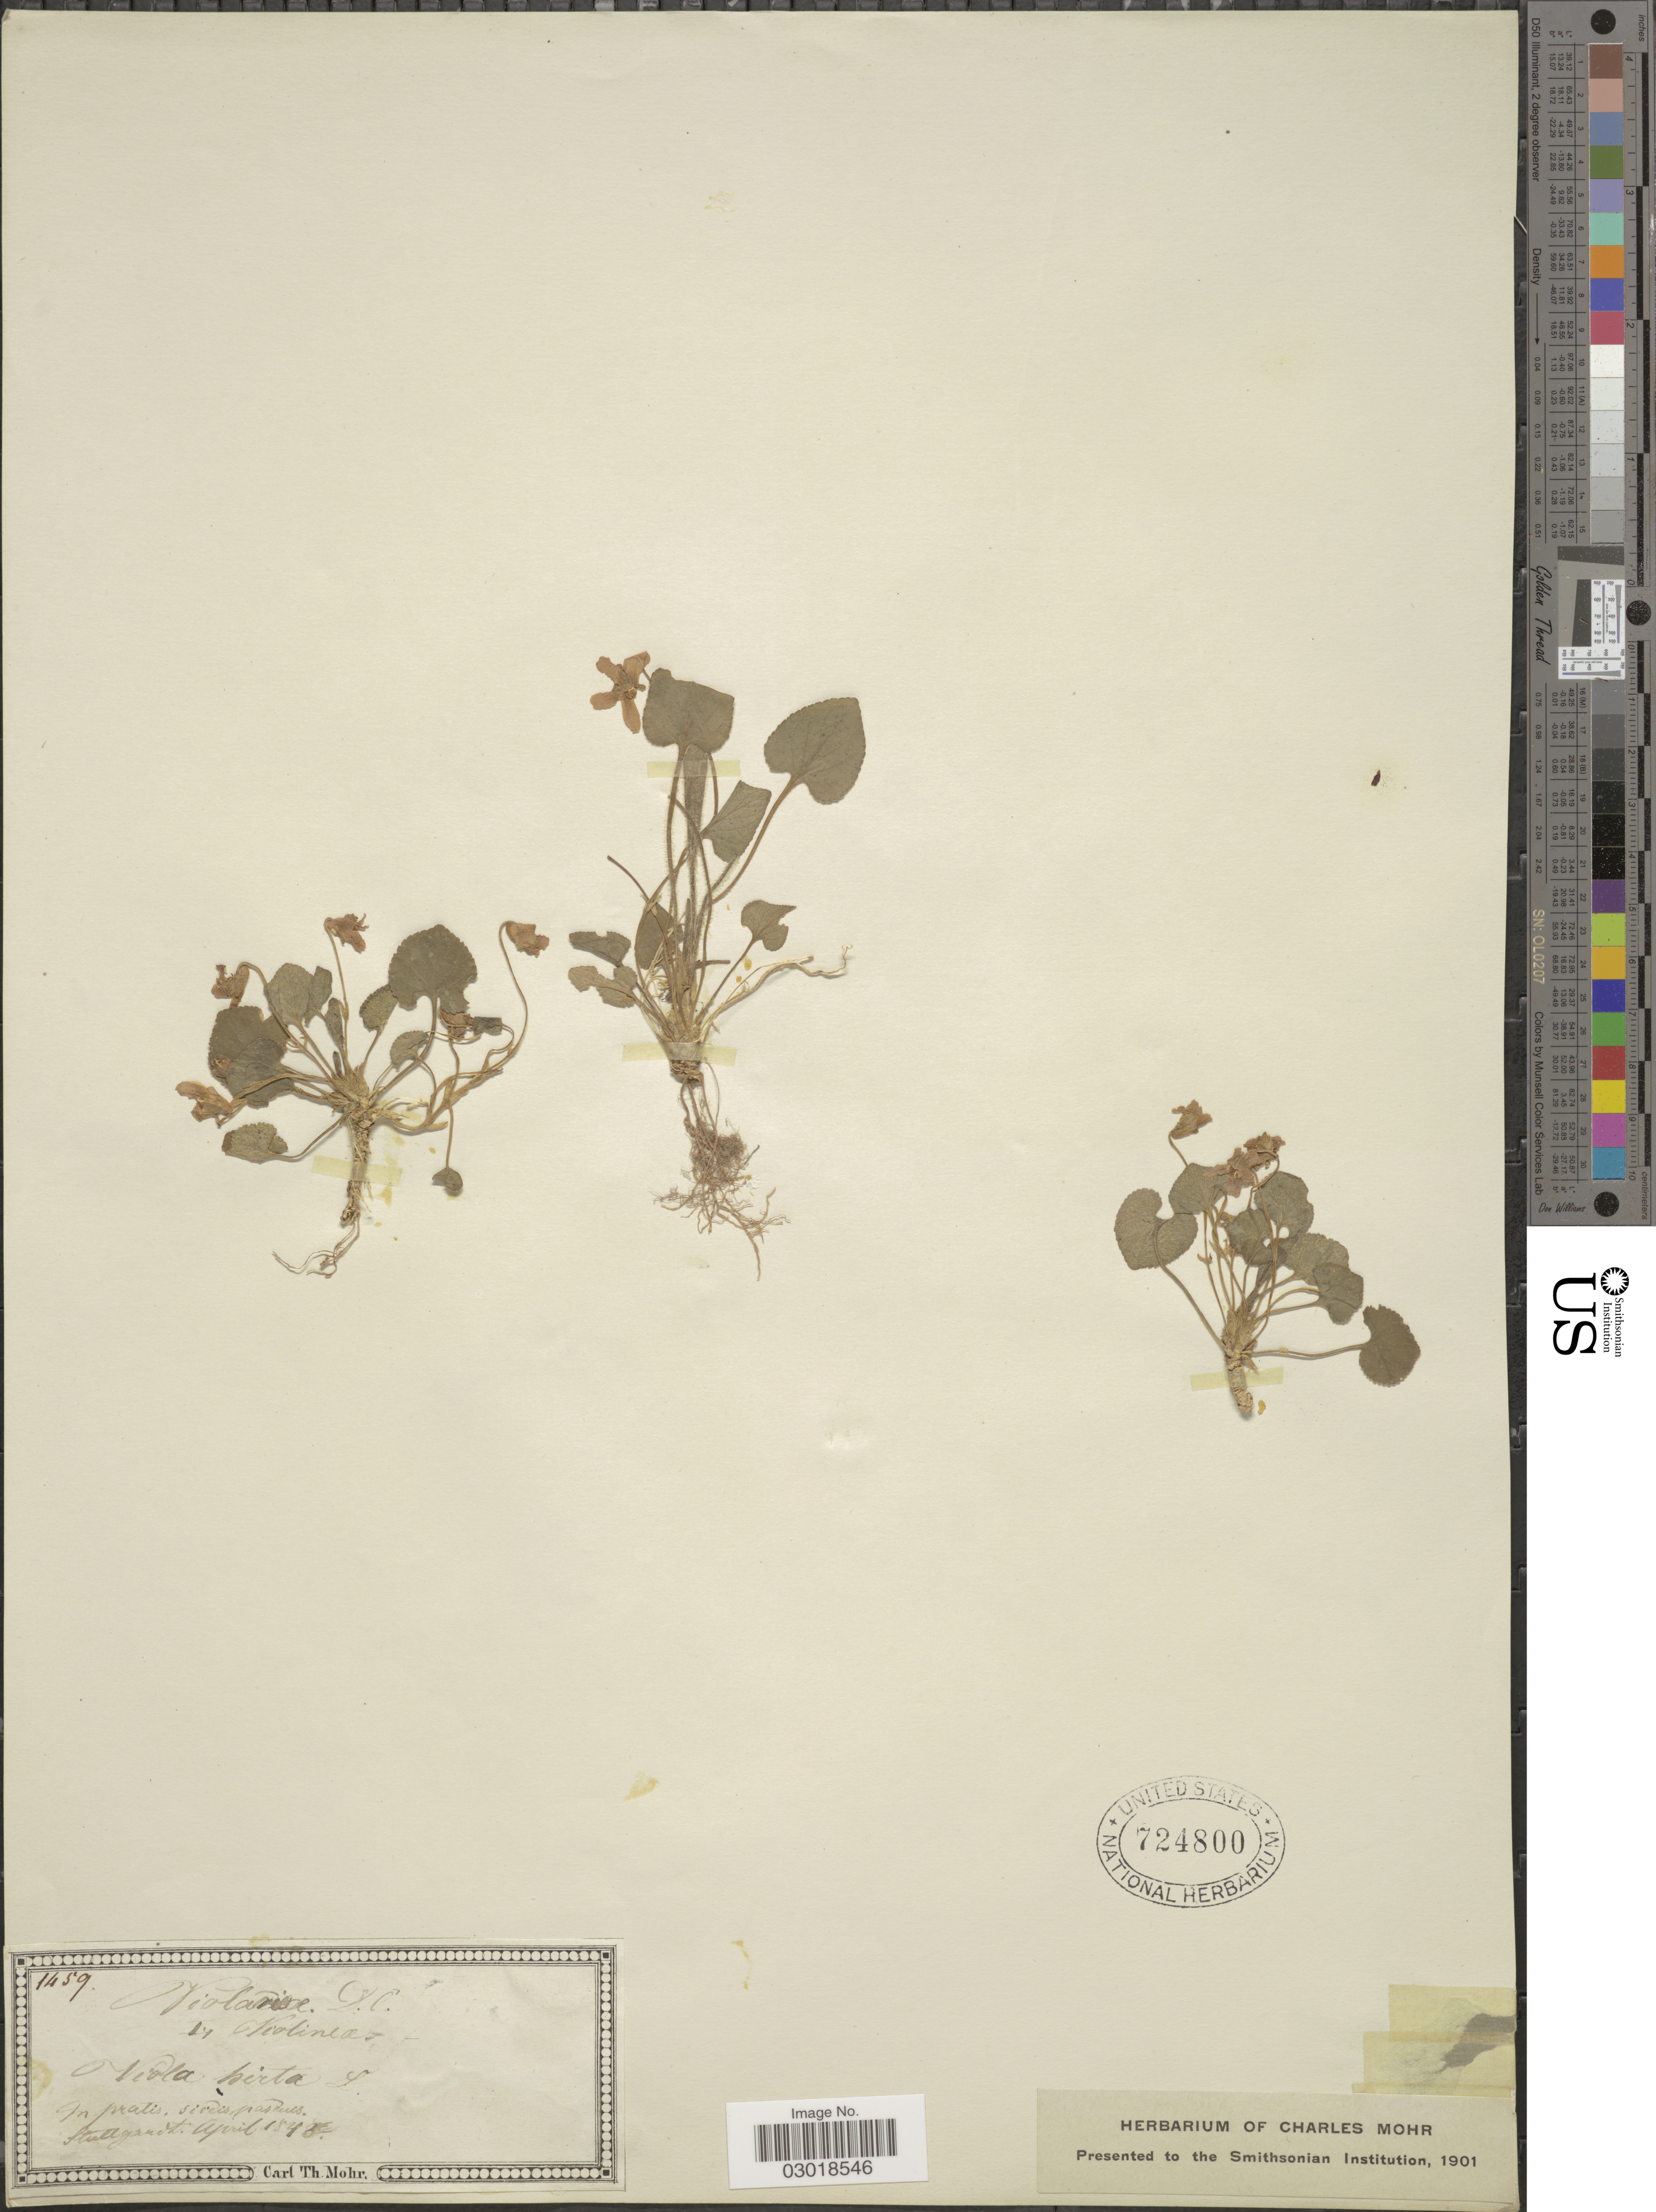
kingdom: Plantae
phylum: Tracheophyta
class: Magnoliopsida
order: Malpighiales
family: Violaceae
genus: Viola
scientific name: Viola hirta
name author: L.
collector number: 1459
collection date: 1843-04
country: Germany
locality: In pratis, sivis pastures. Stuttgardt.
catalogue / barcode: US 724800